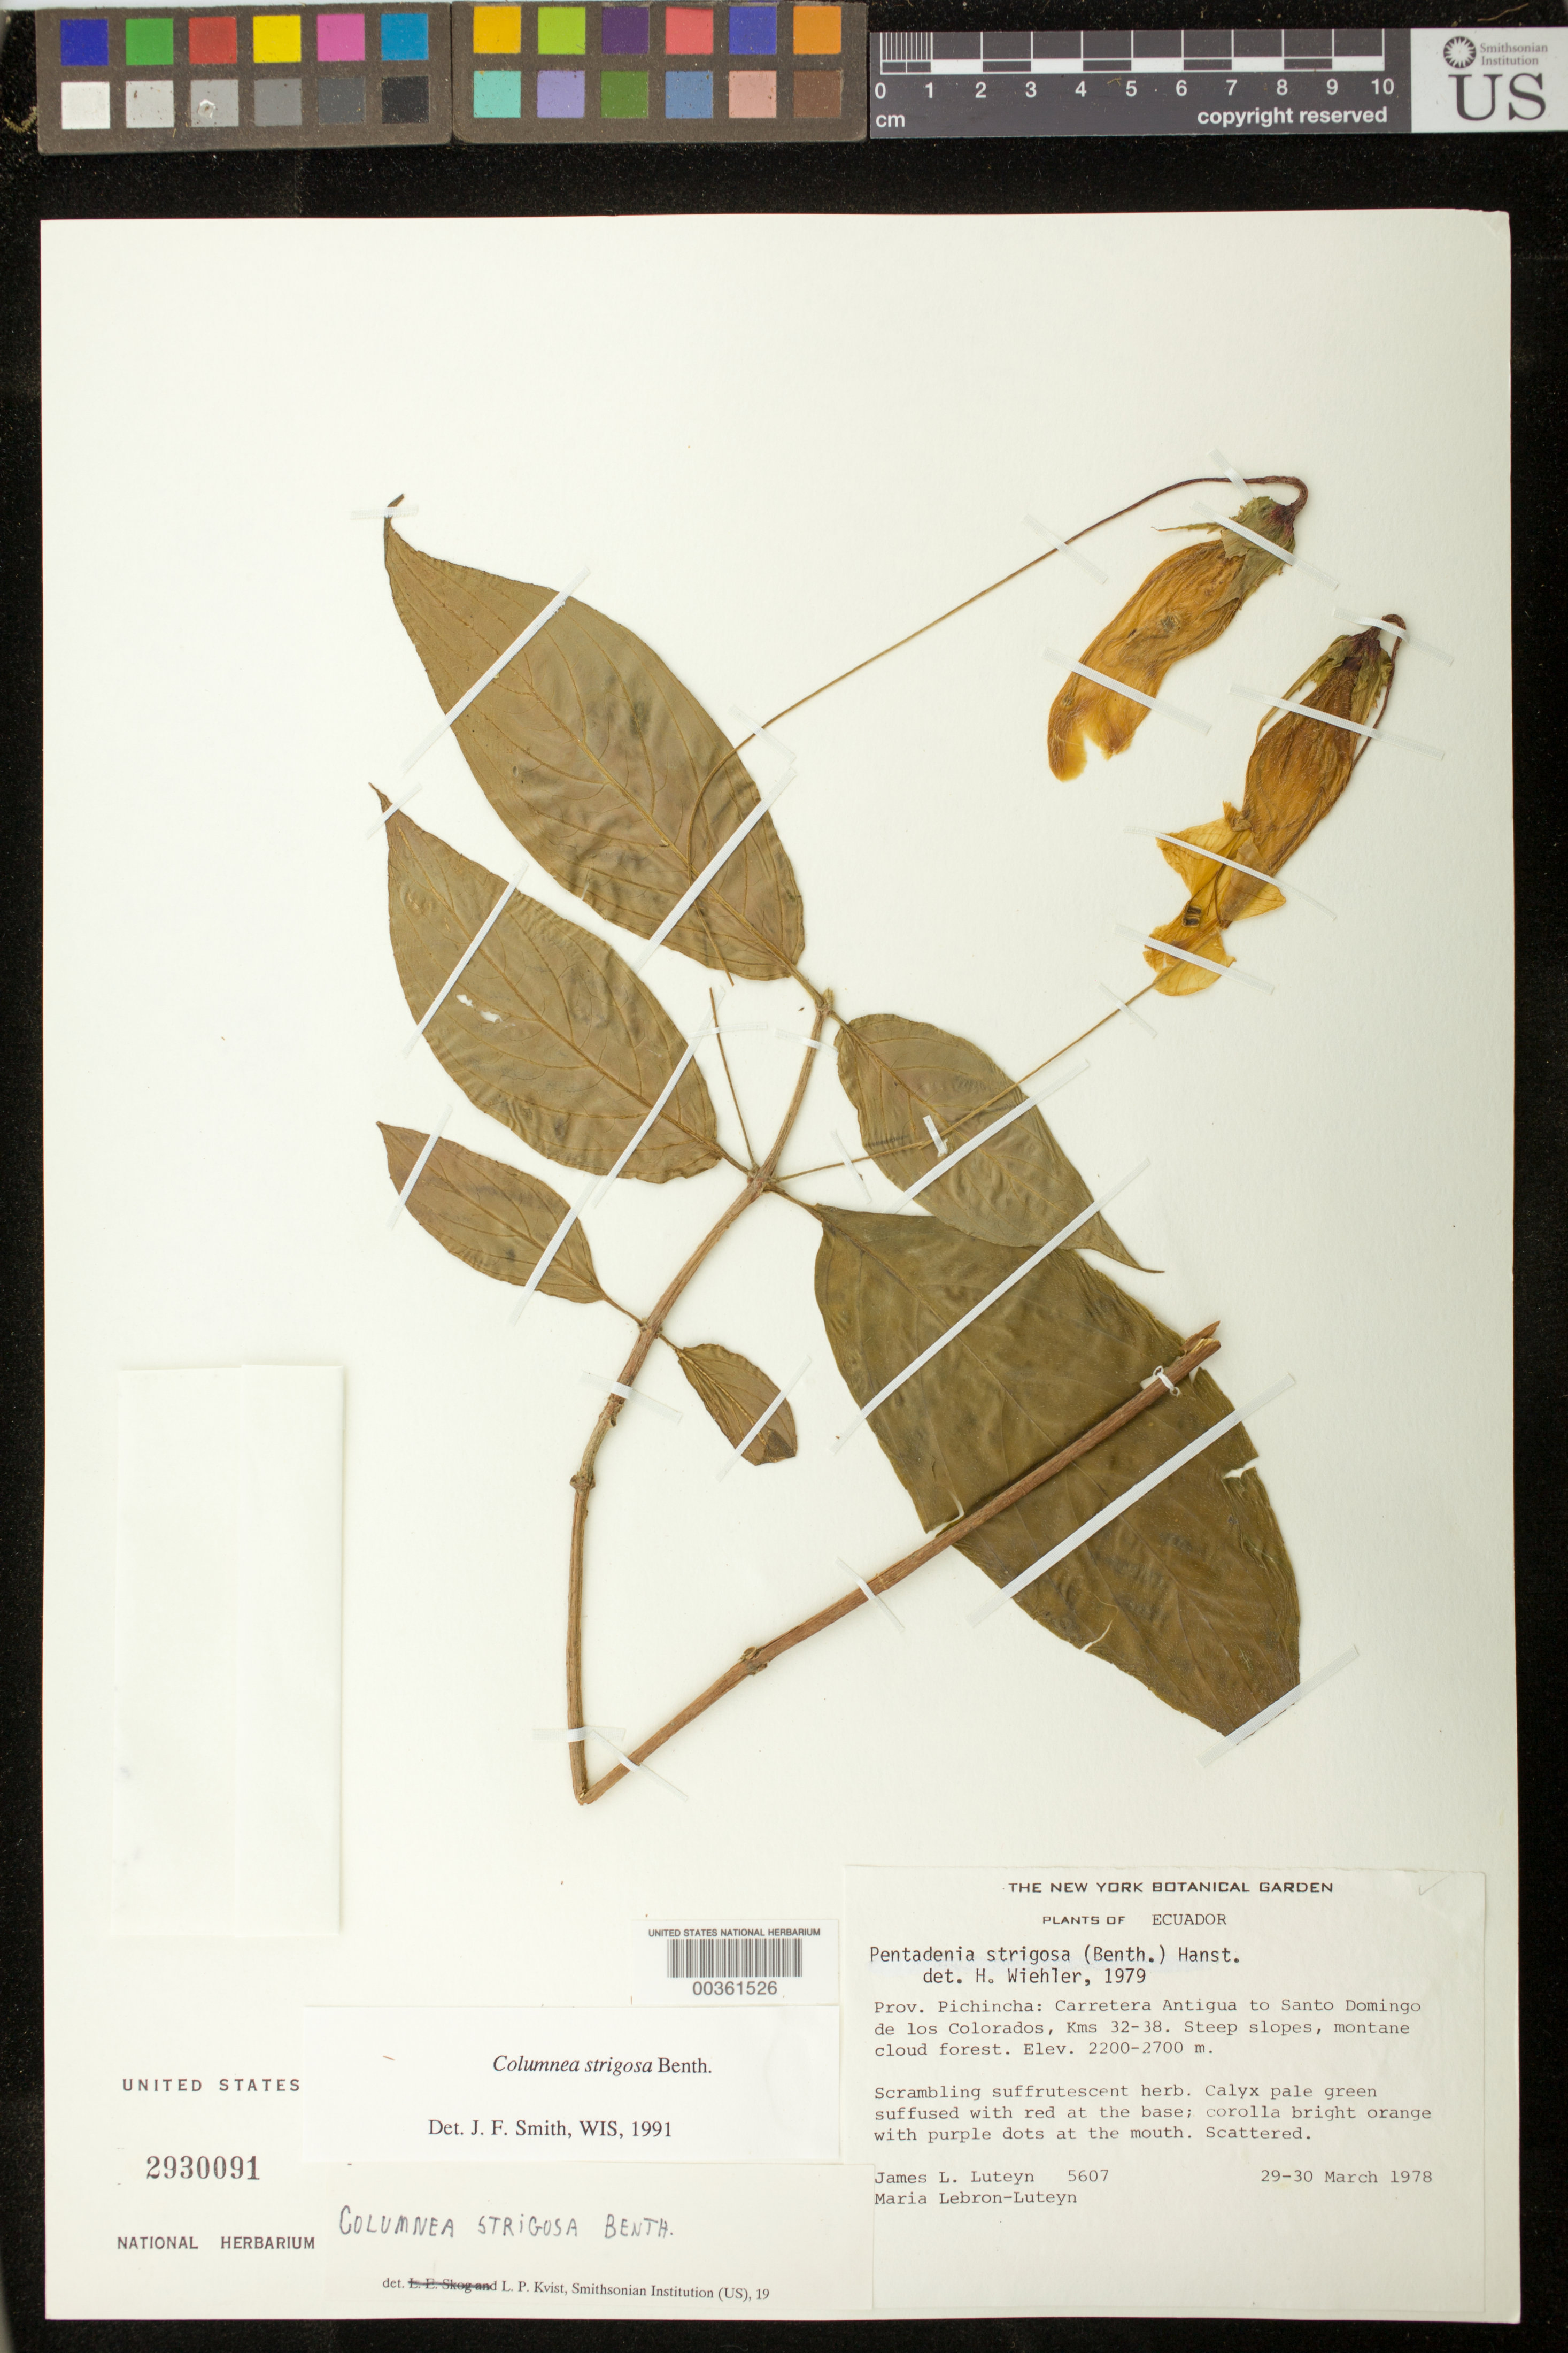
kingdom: Plantae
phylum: Tracheophyta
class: Magnoliopsida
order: Lamiales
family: Gesneriaceae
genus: Columnea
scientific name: Columnea strigosa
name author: Benth.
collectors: J. L. Luteyn & M. L. Lebrón-Luteyn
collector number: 5607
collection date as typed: Mar 1978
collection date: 1978-03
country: Ecuador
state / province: Pichincha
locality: Carretera Antigua to Santo Domingo de los Colorados, kms 32-38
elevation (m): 2200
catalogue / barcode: US 2930091